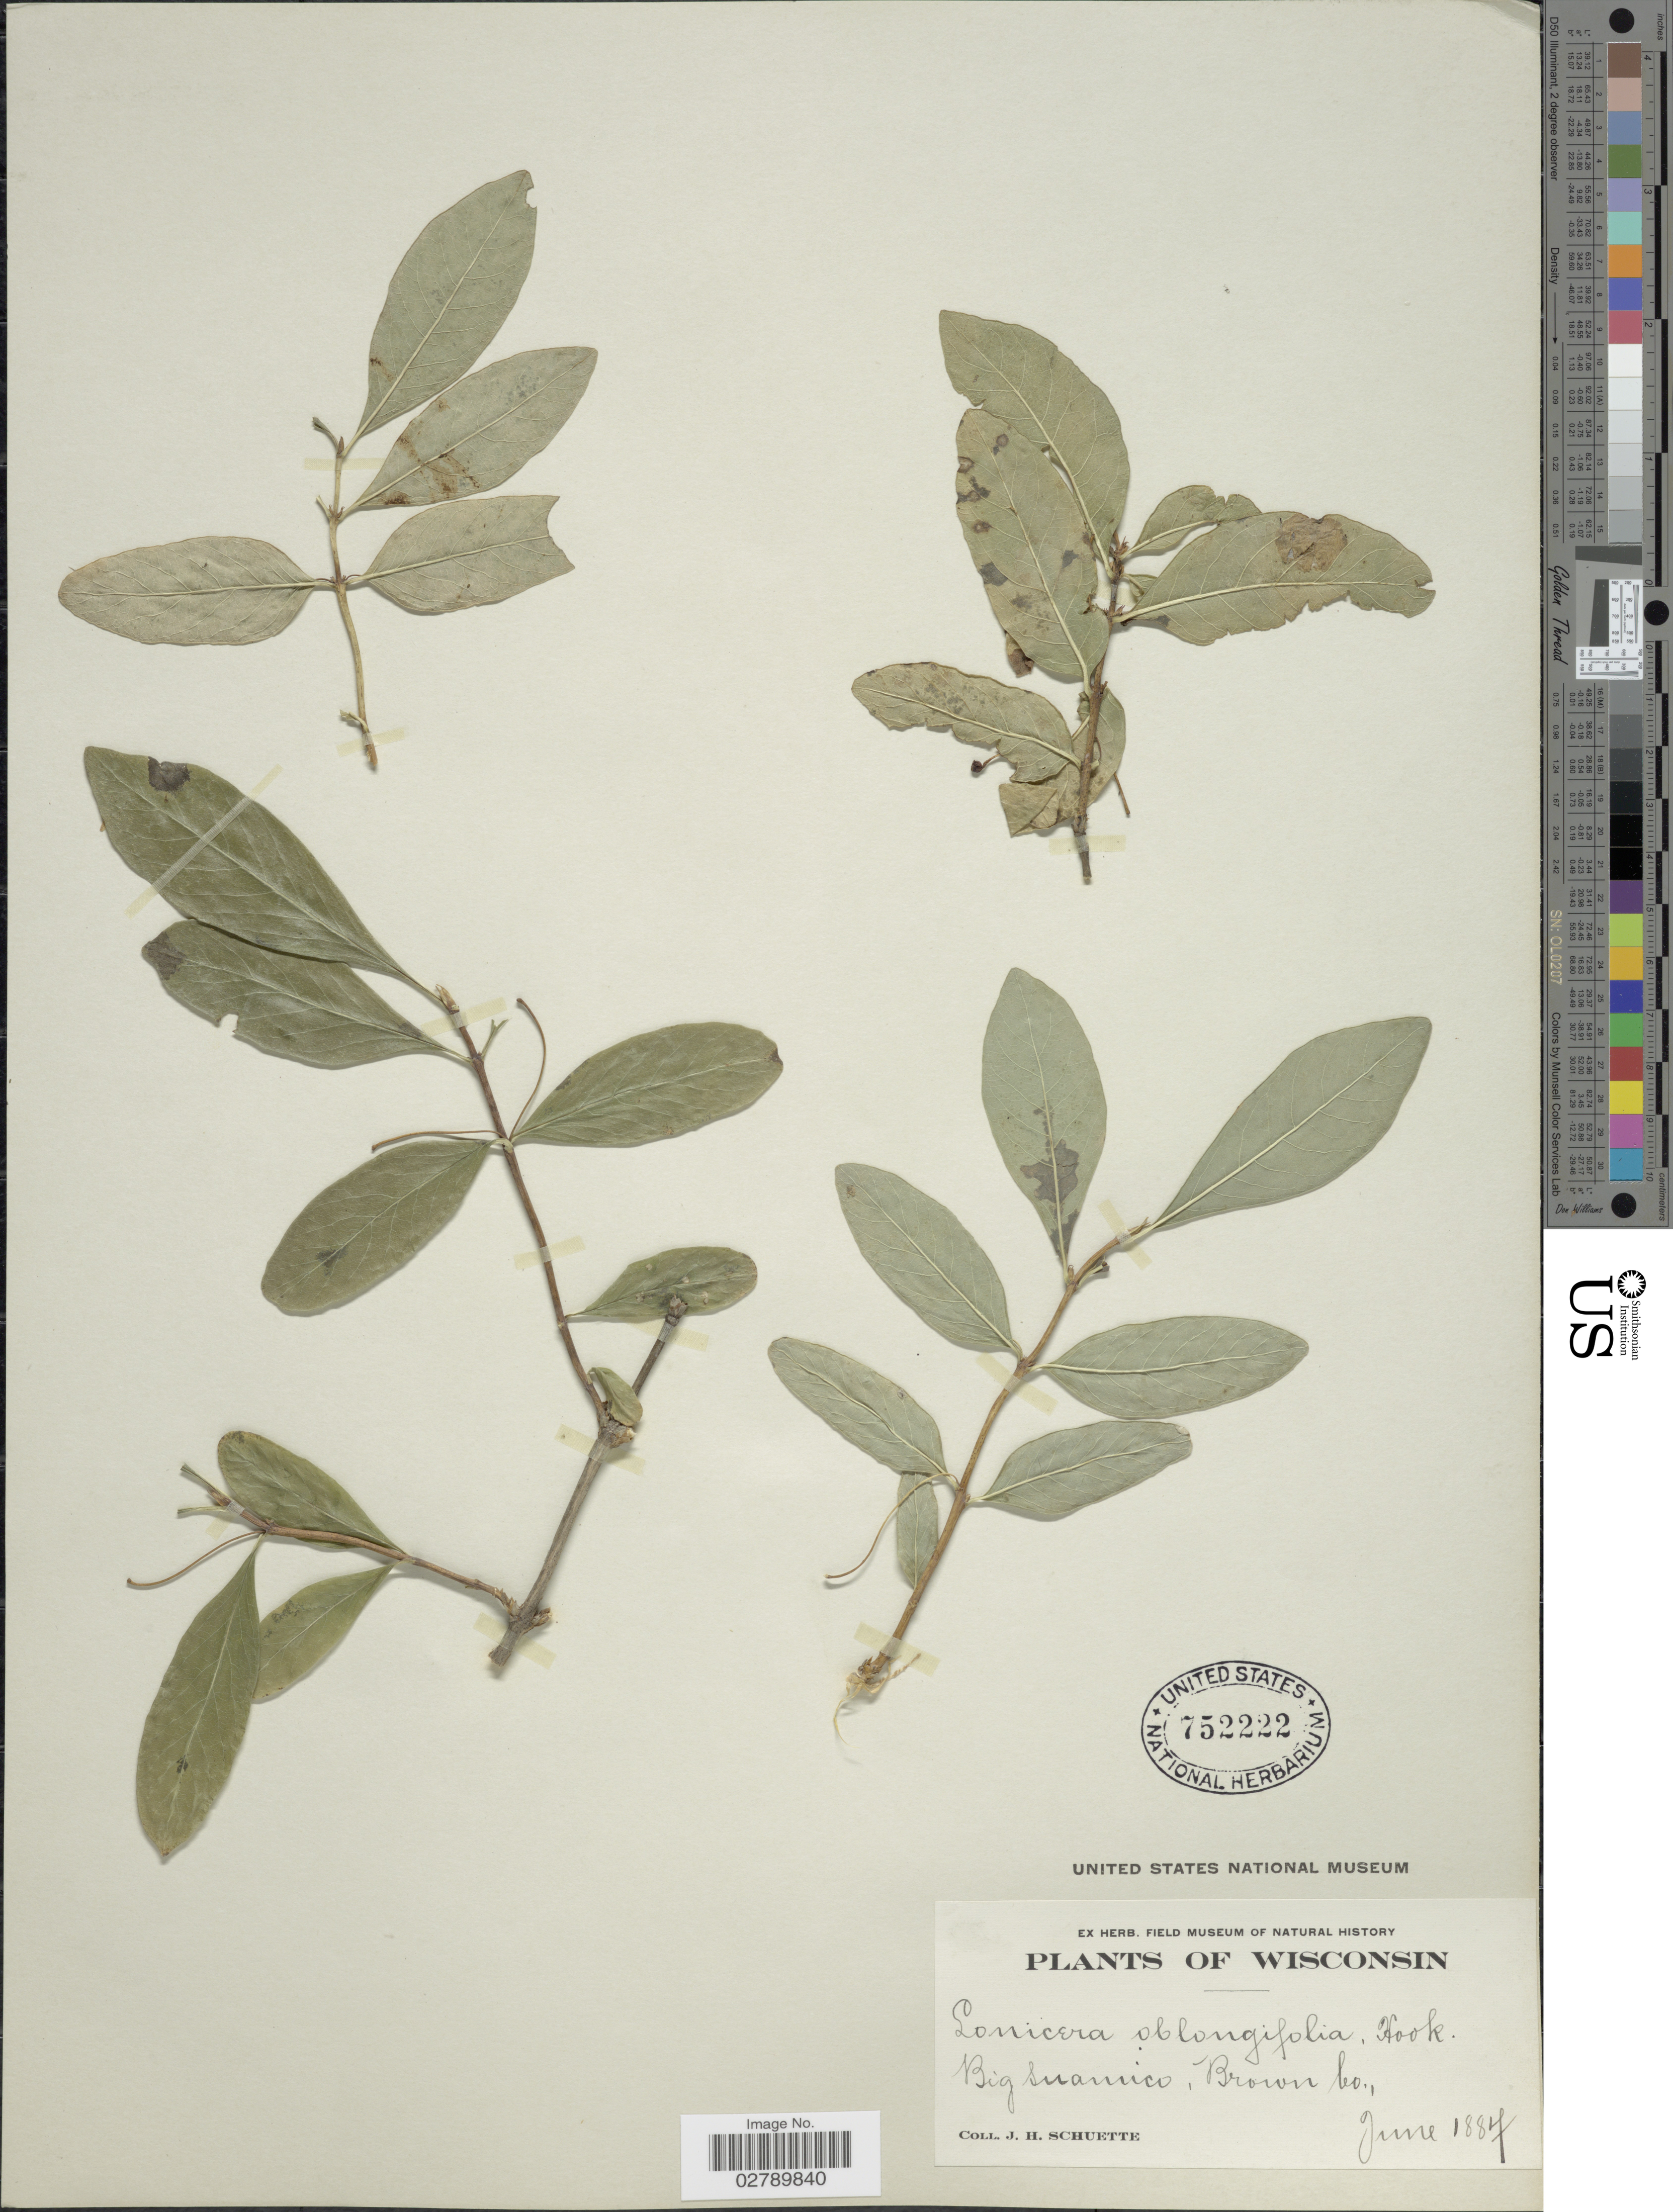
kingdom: Plantae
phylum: Tracheophyta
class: Magnoliopsida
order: Dipsacales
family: Caprifoliaceae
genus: Lonicera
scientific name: Lonicera oblongifolia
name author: Hook.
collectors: J. H. Schuette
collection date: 1887-06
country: United States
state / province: Wisconsin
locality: Big Suamico, Brown Co.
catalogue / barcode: US 752222